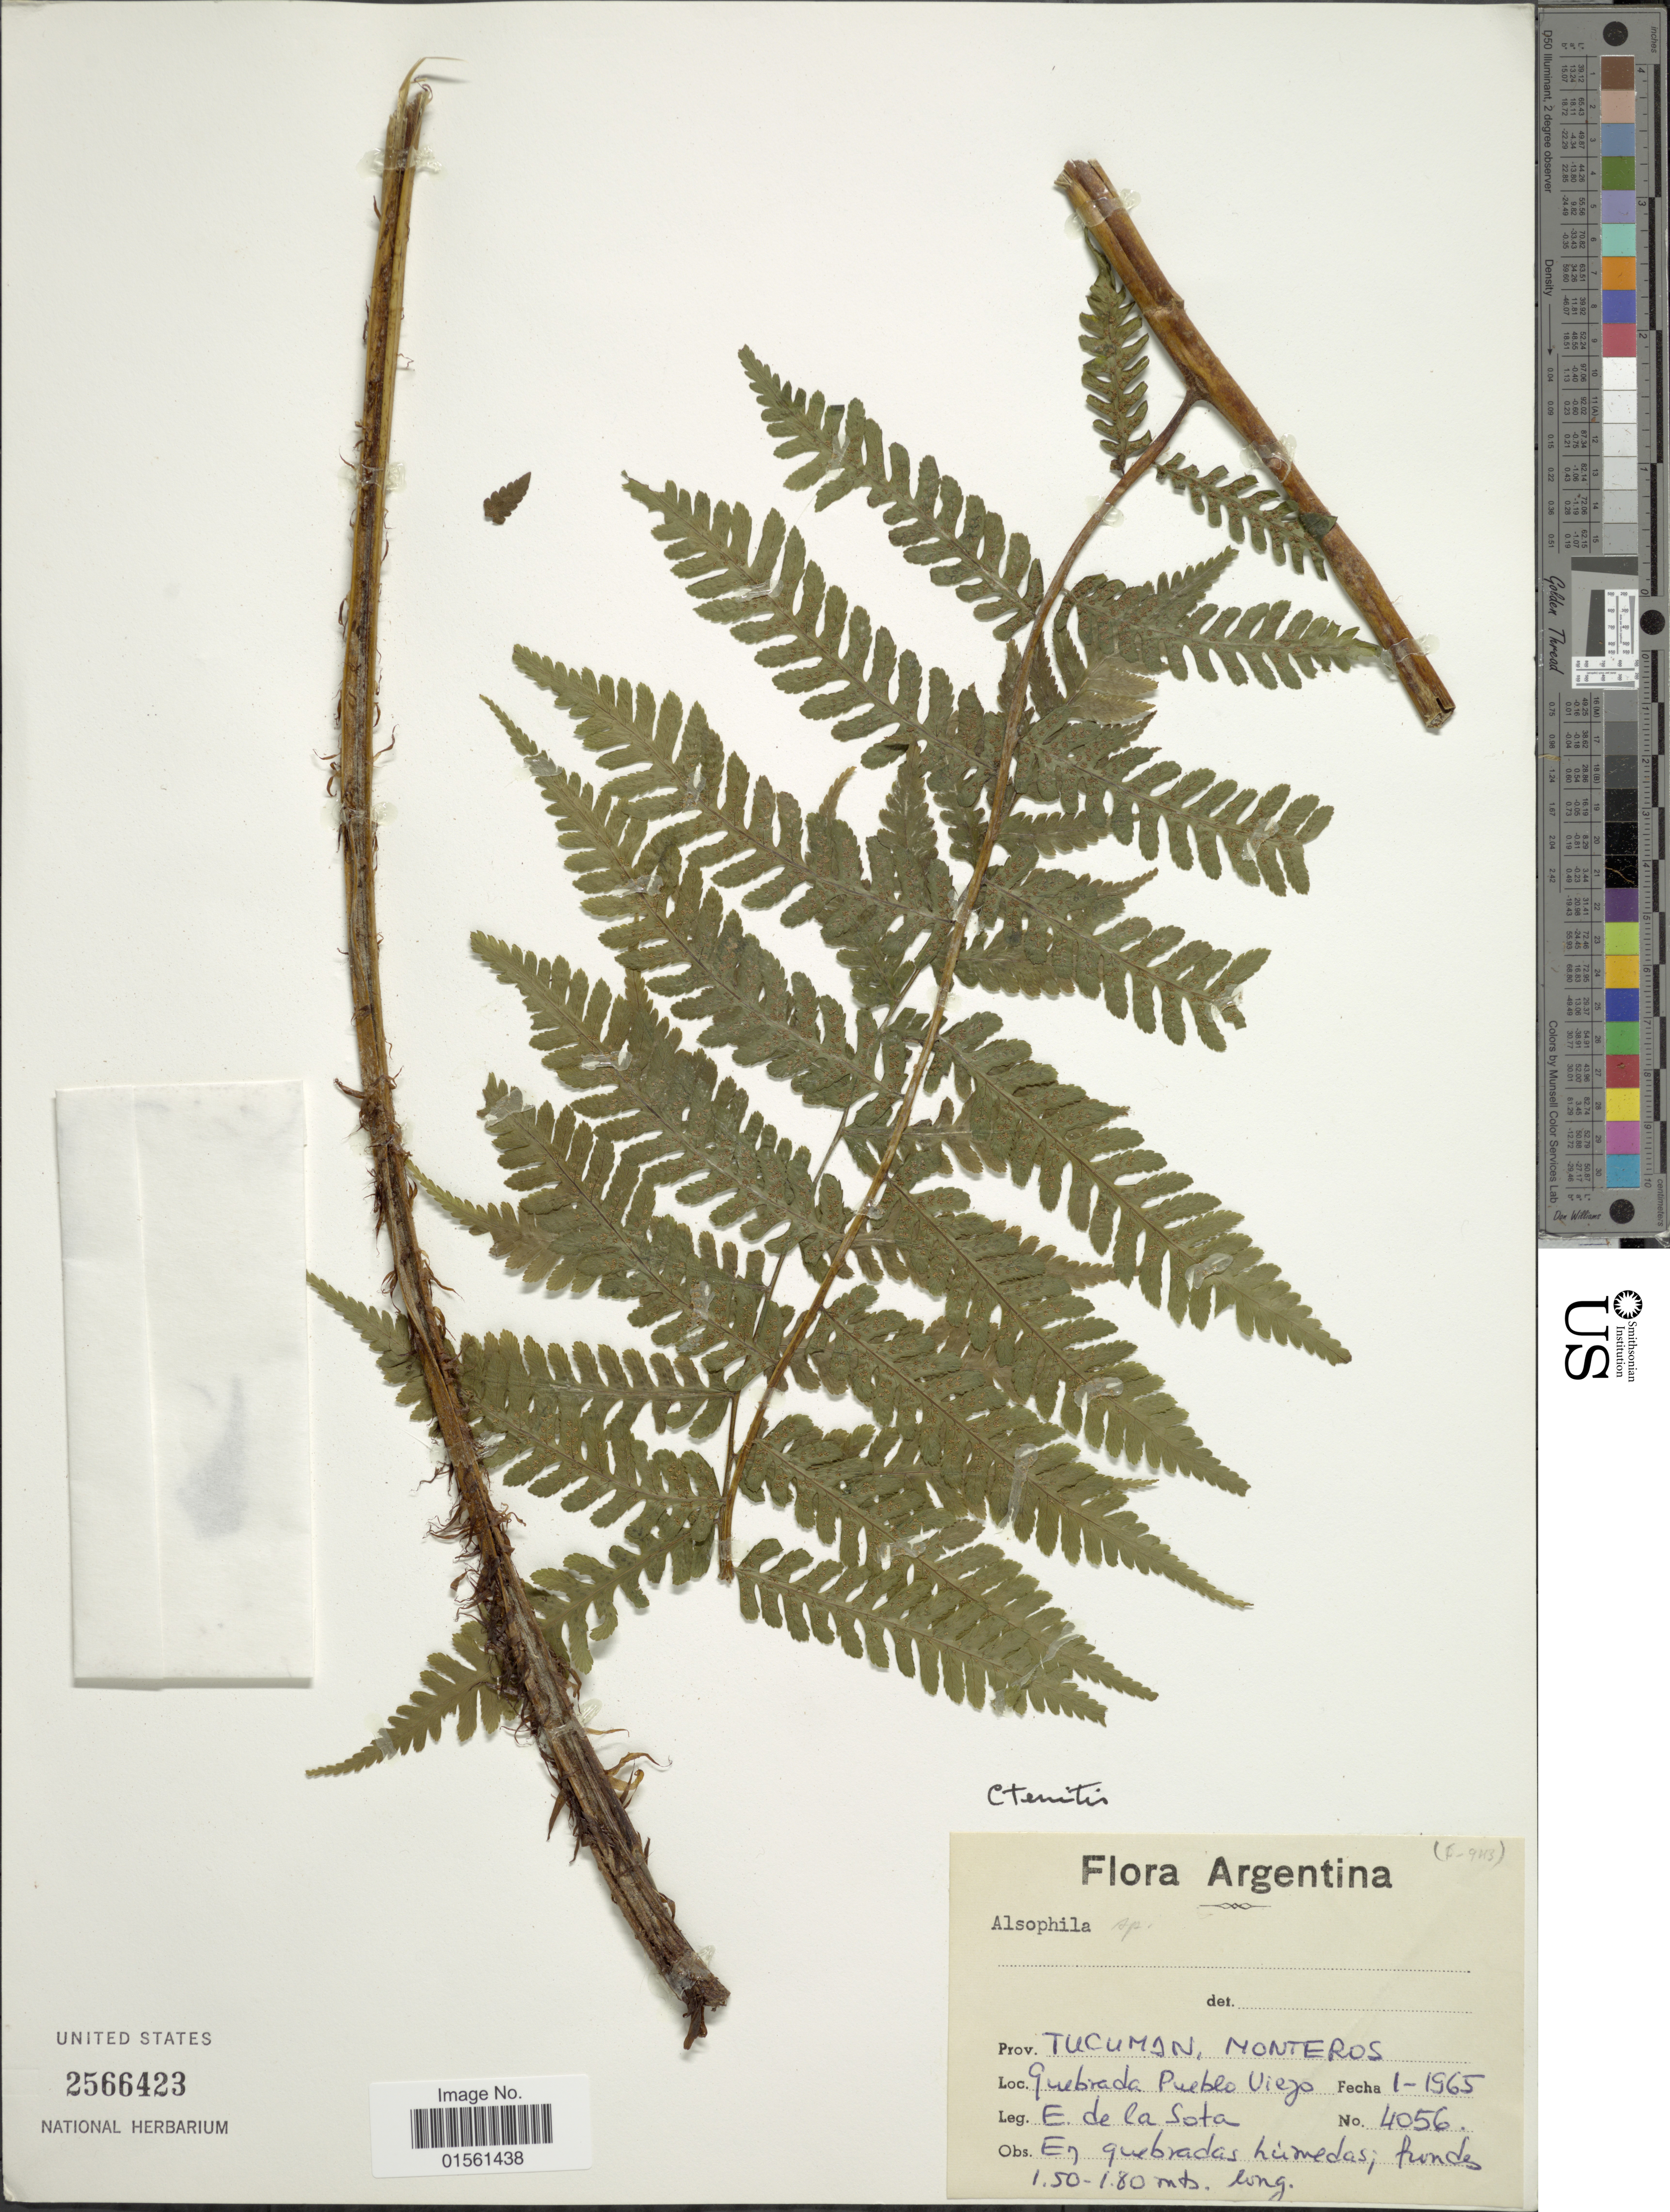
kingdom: Plantae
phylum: Tracheophyta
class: Polypodiopsida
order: Polypodiales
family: Dryopteridaceae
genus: Megalastrum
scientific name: Megalastrum sp.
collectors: E. R. de la Sota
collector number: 4056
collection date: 1965-01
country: Argentina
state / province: Tucuman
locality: Prov. Tucuman, Nonteros, Loc. Quebrada Pueblo Viejo.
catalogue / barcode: US 2566423